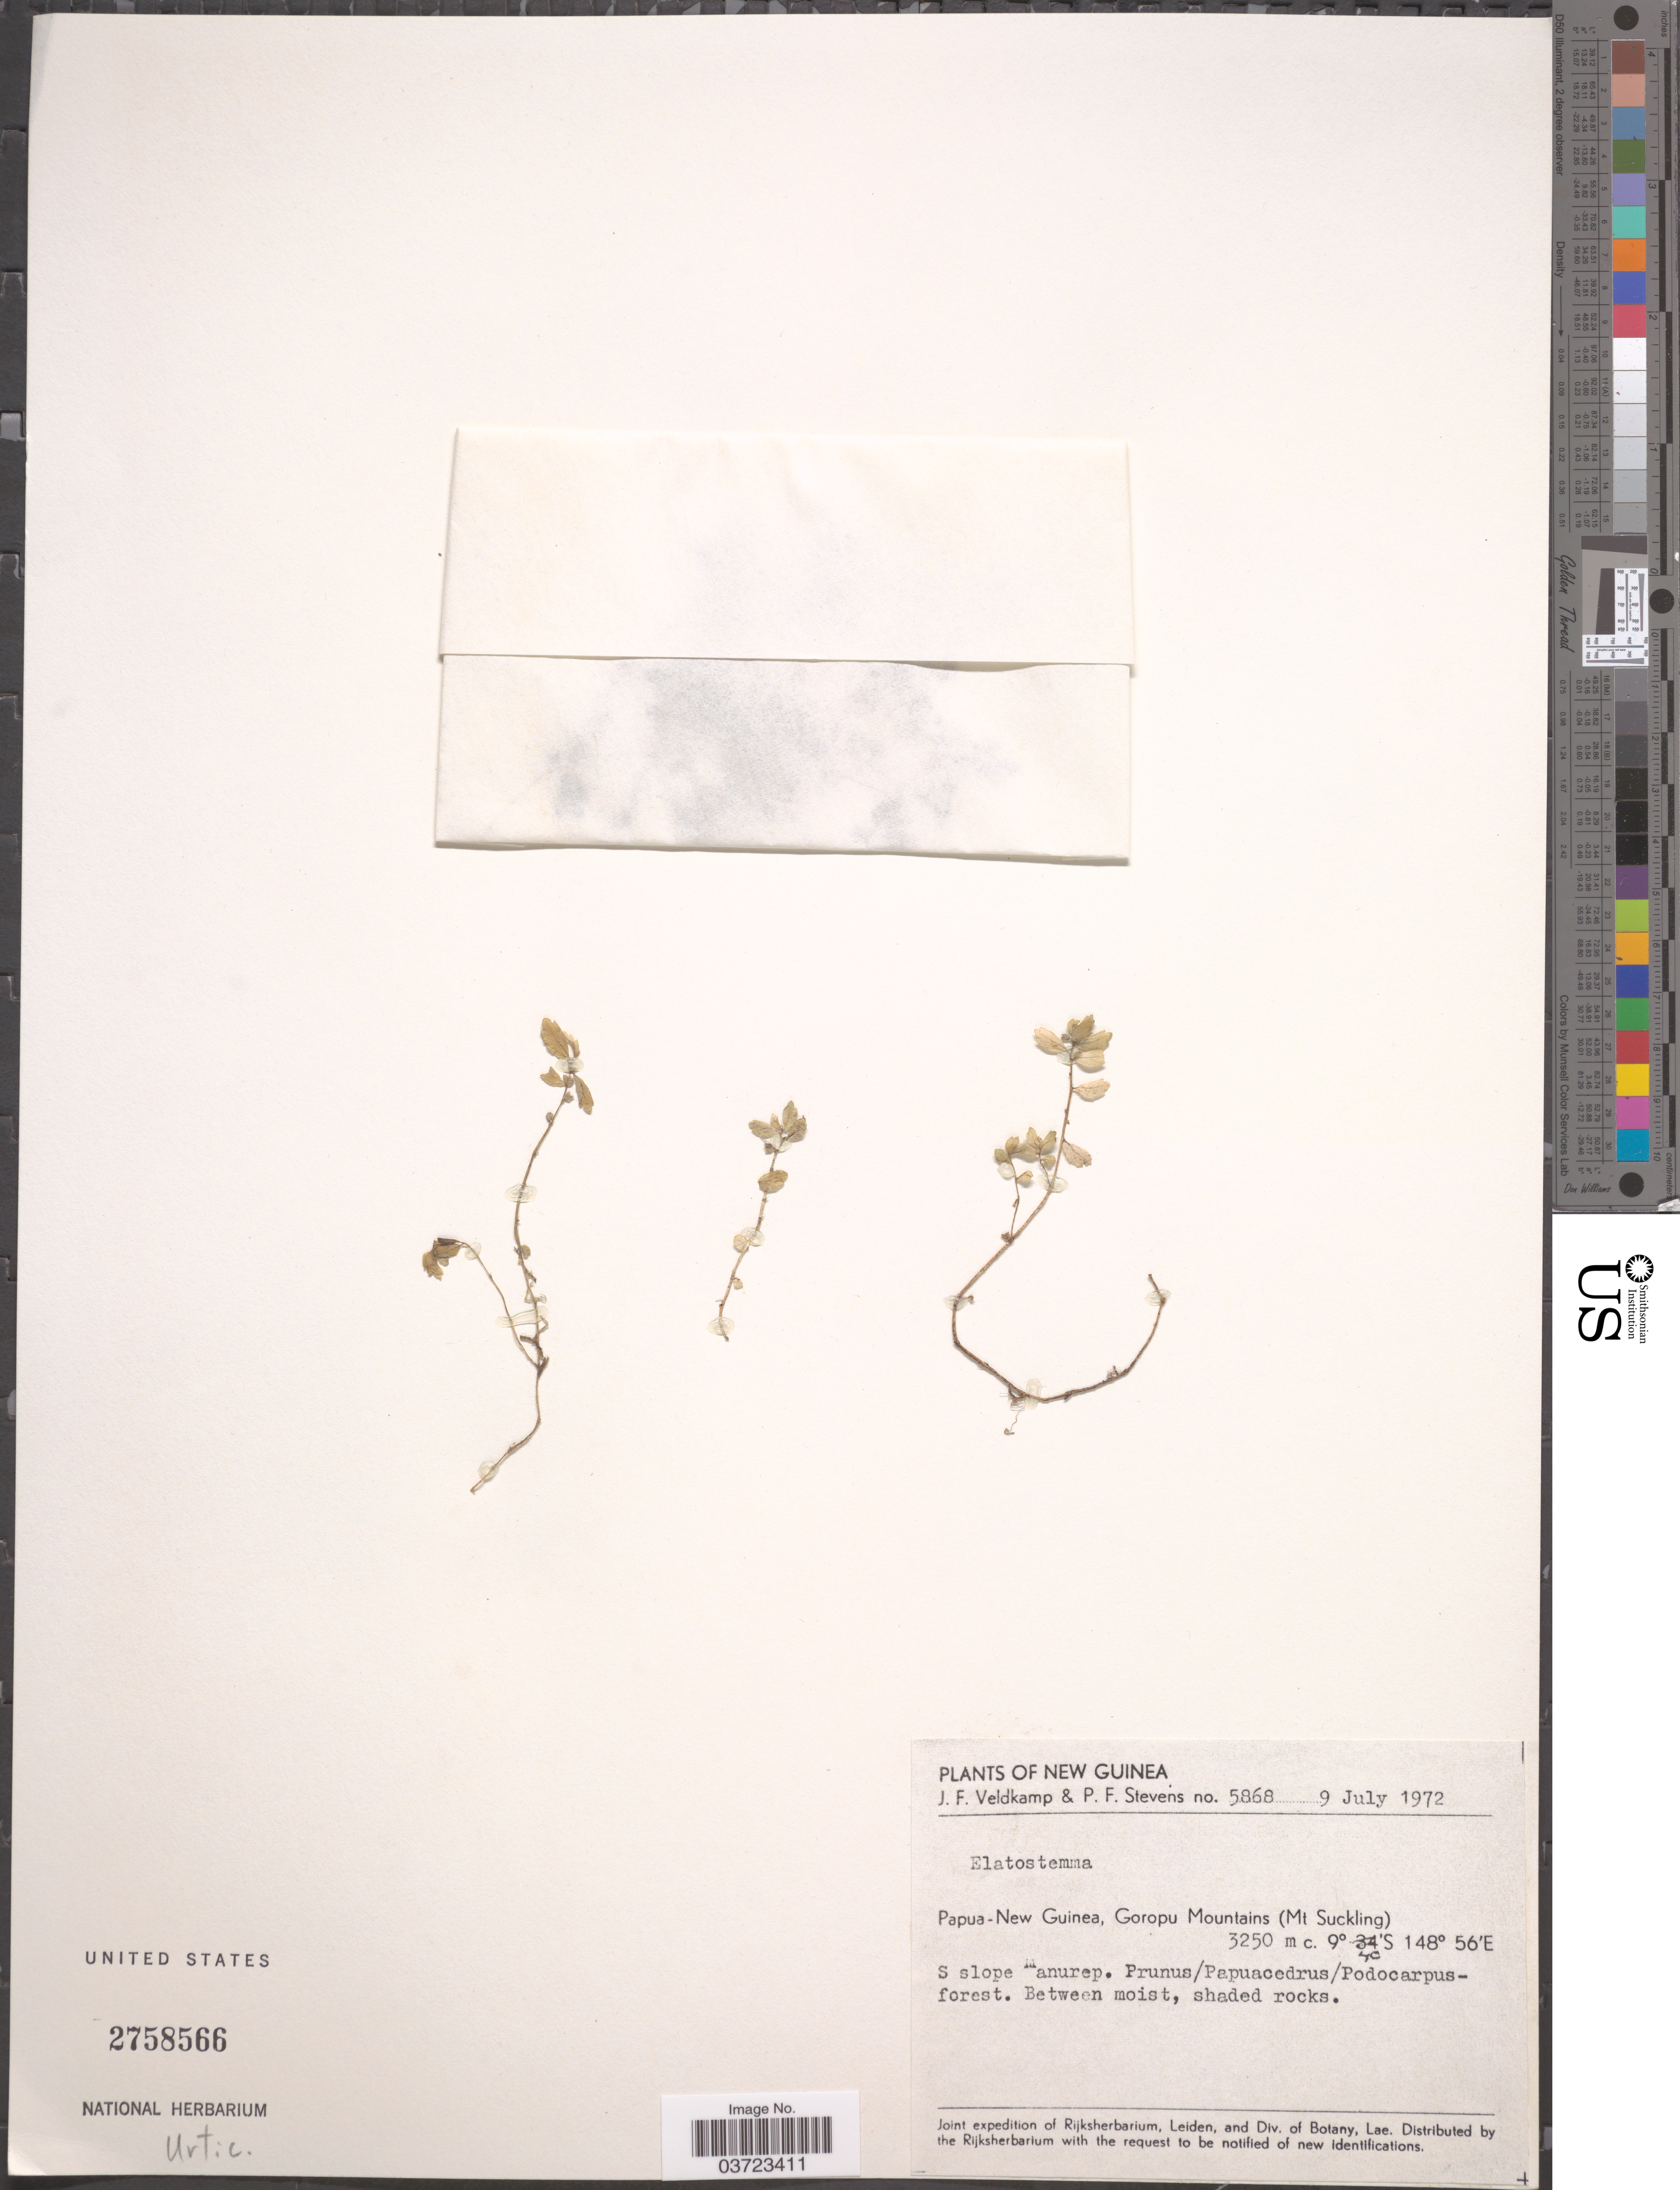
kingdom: Plantae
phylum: Tracheophyta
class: Magnoliopsida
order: Rosales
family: Urticaceae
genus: Elatostema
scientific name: Elatostema sp.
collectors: J. F. Veldkamp & P. F. Stevens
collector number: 5868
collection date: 1972-07-09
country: Papua New Guinea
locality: New Guinea. Goropu Mountains (Mt Suckling). S slope Manurep.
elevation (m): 3250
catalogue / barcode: US 2758566